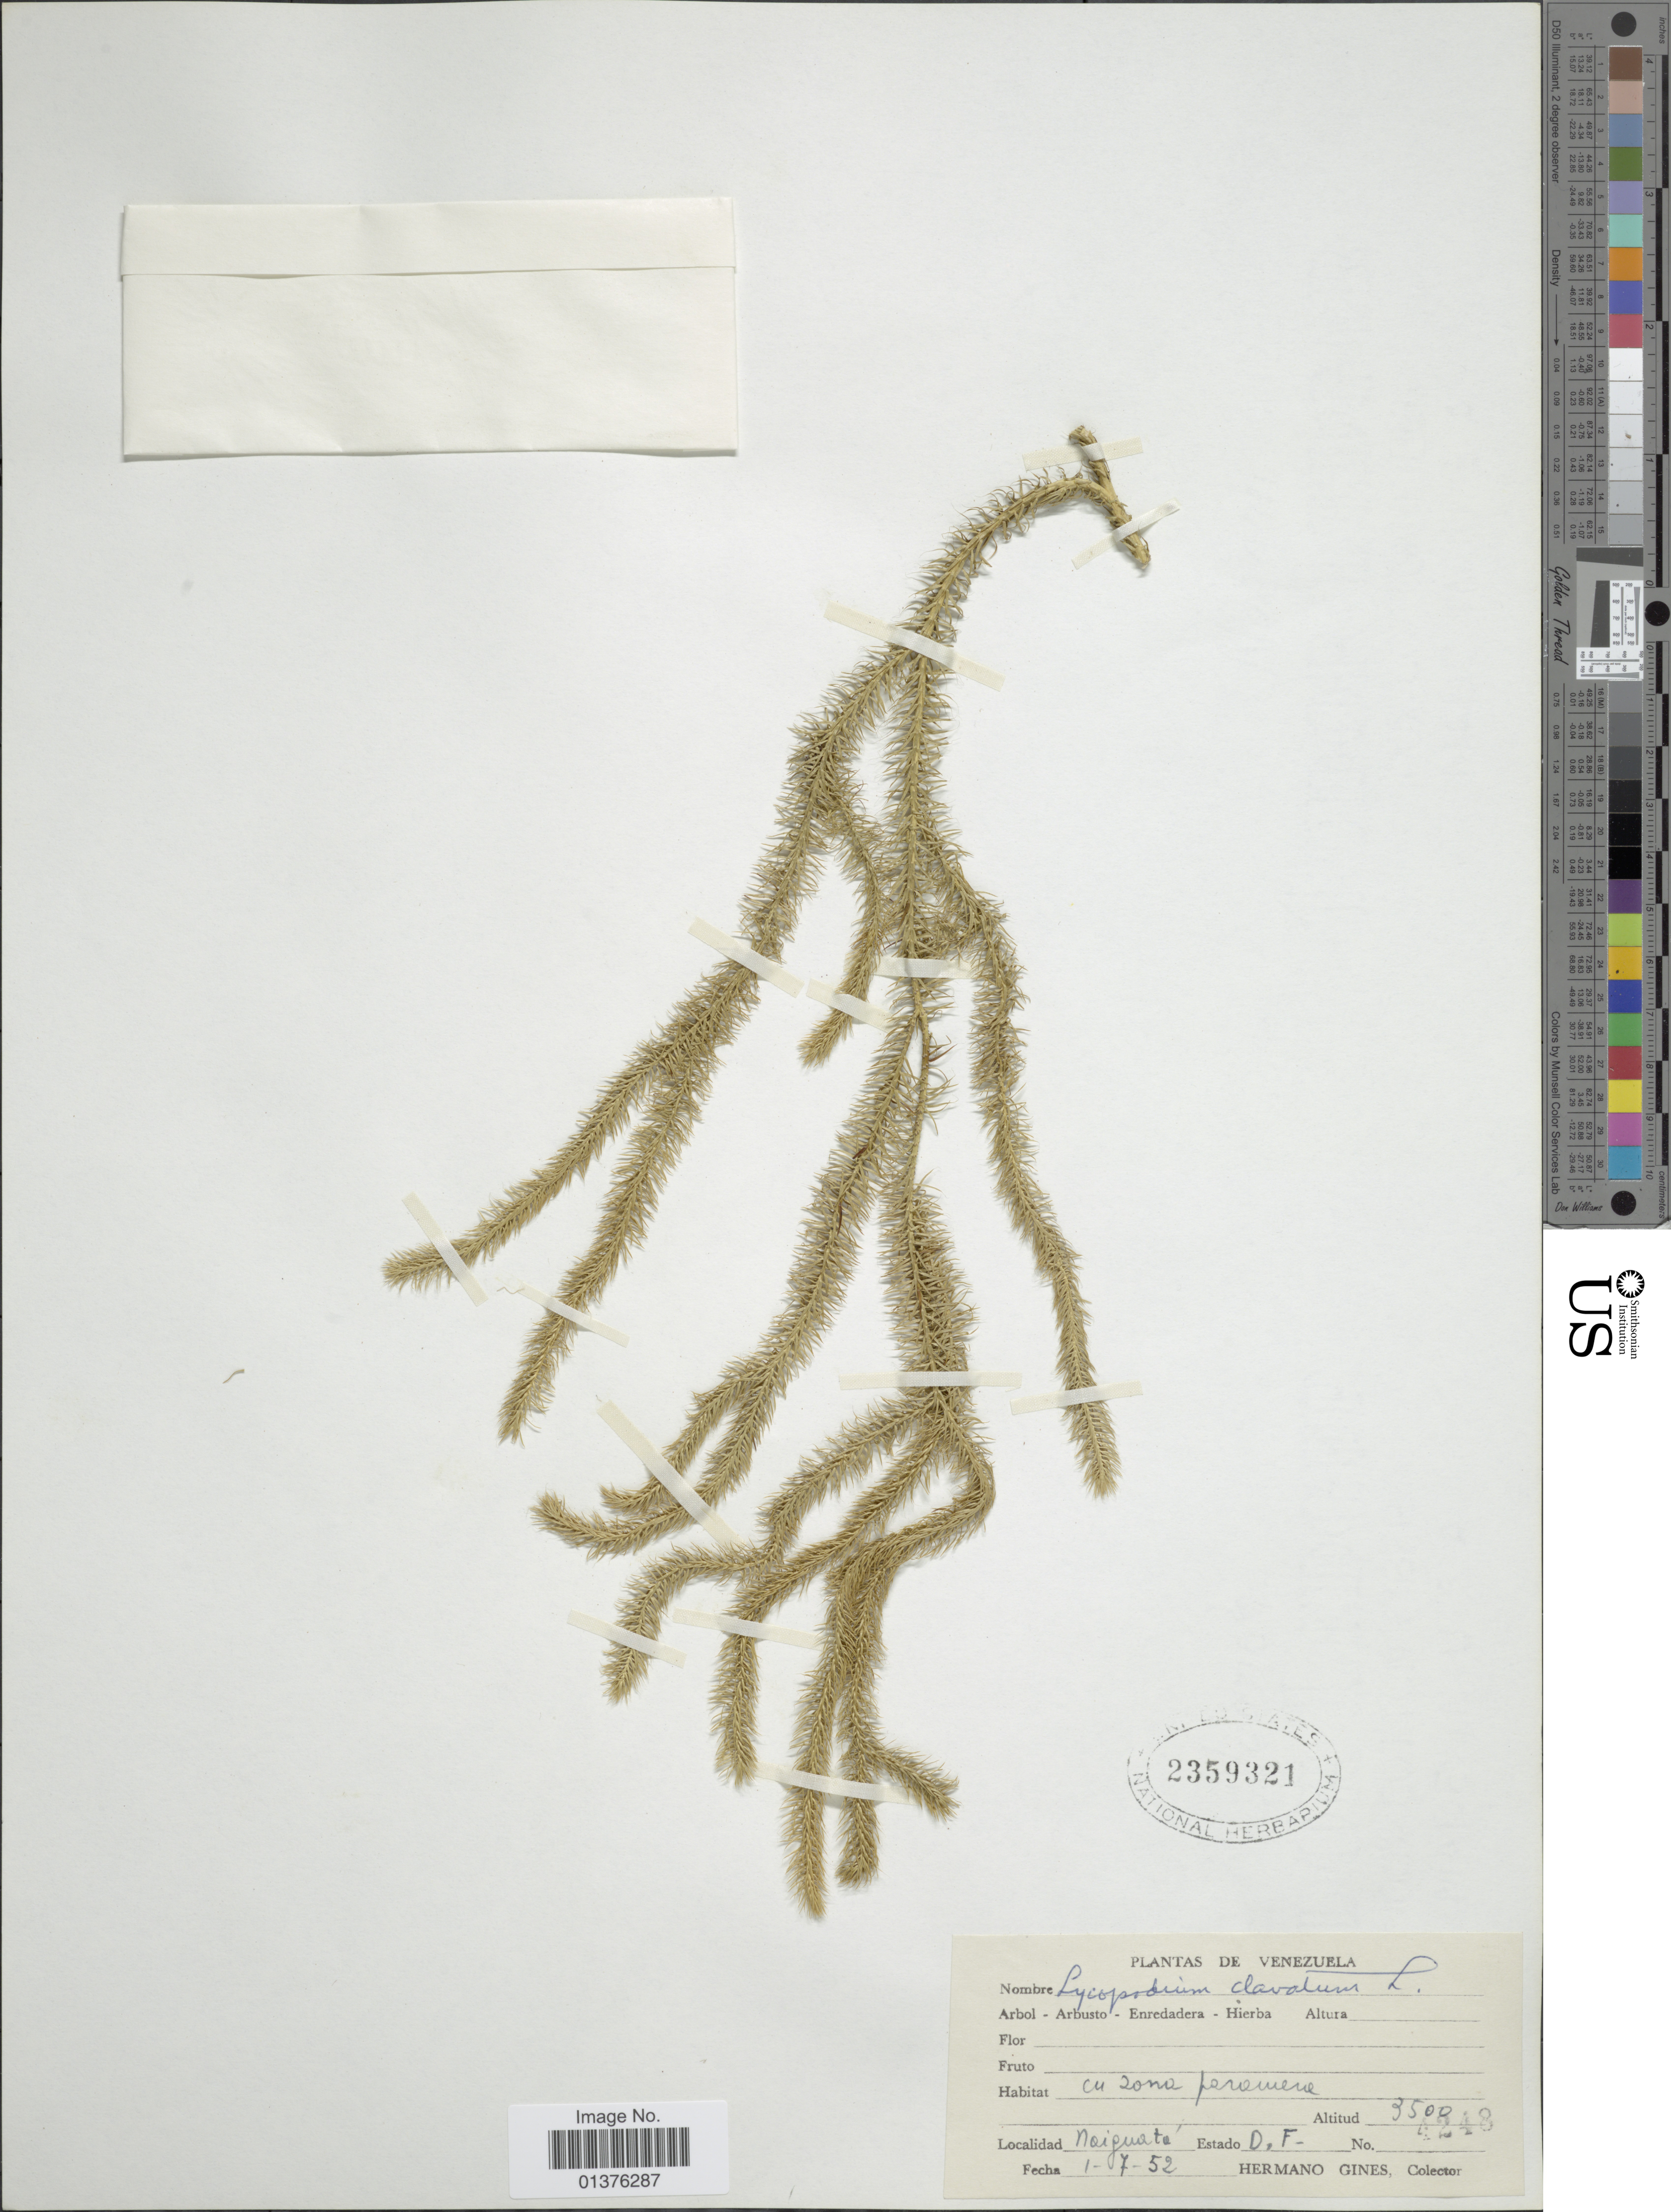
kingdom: Plantae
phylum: Tracheophyta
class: Lycopodiopsida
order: Lycopodiales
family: Lycopodiaceae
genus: Lycopodium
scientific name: Lycopodium clavatum subsp. clavatum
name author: L.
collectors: Bro. Gines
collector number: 4248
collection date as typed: Transcribed d/m/y: 1/7/52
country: Venezuela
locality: Noiguata, D.F.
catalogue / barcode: US 2359321